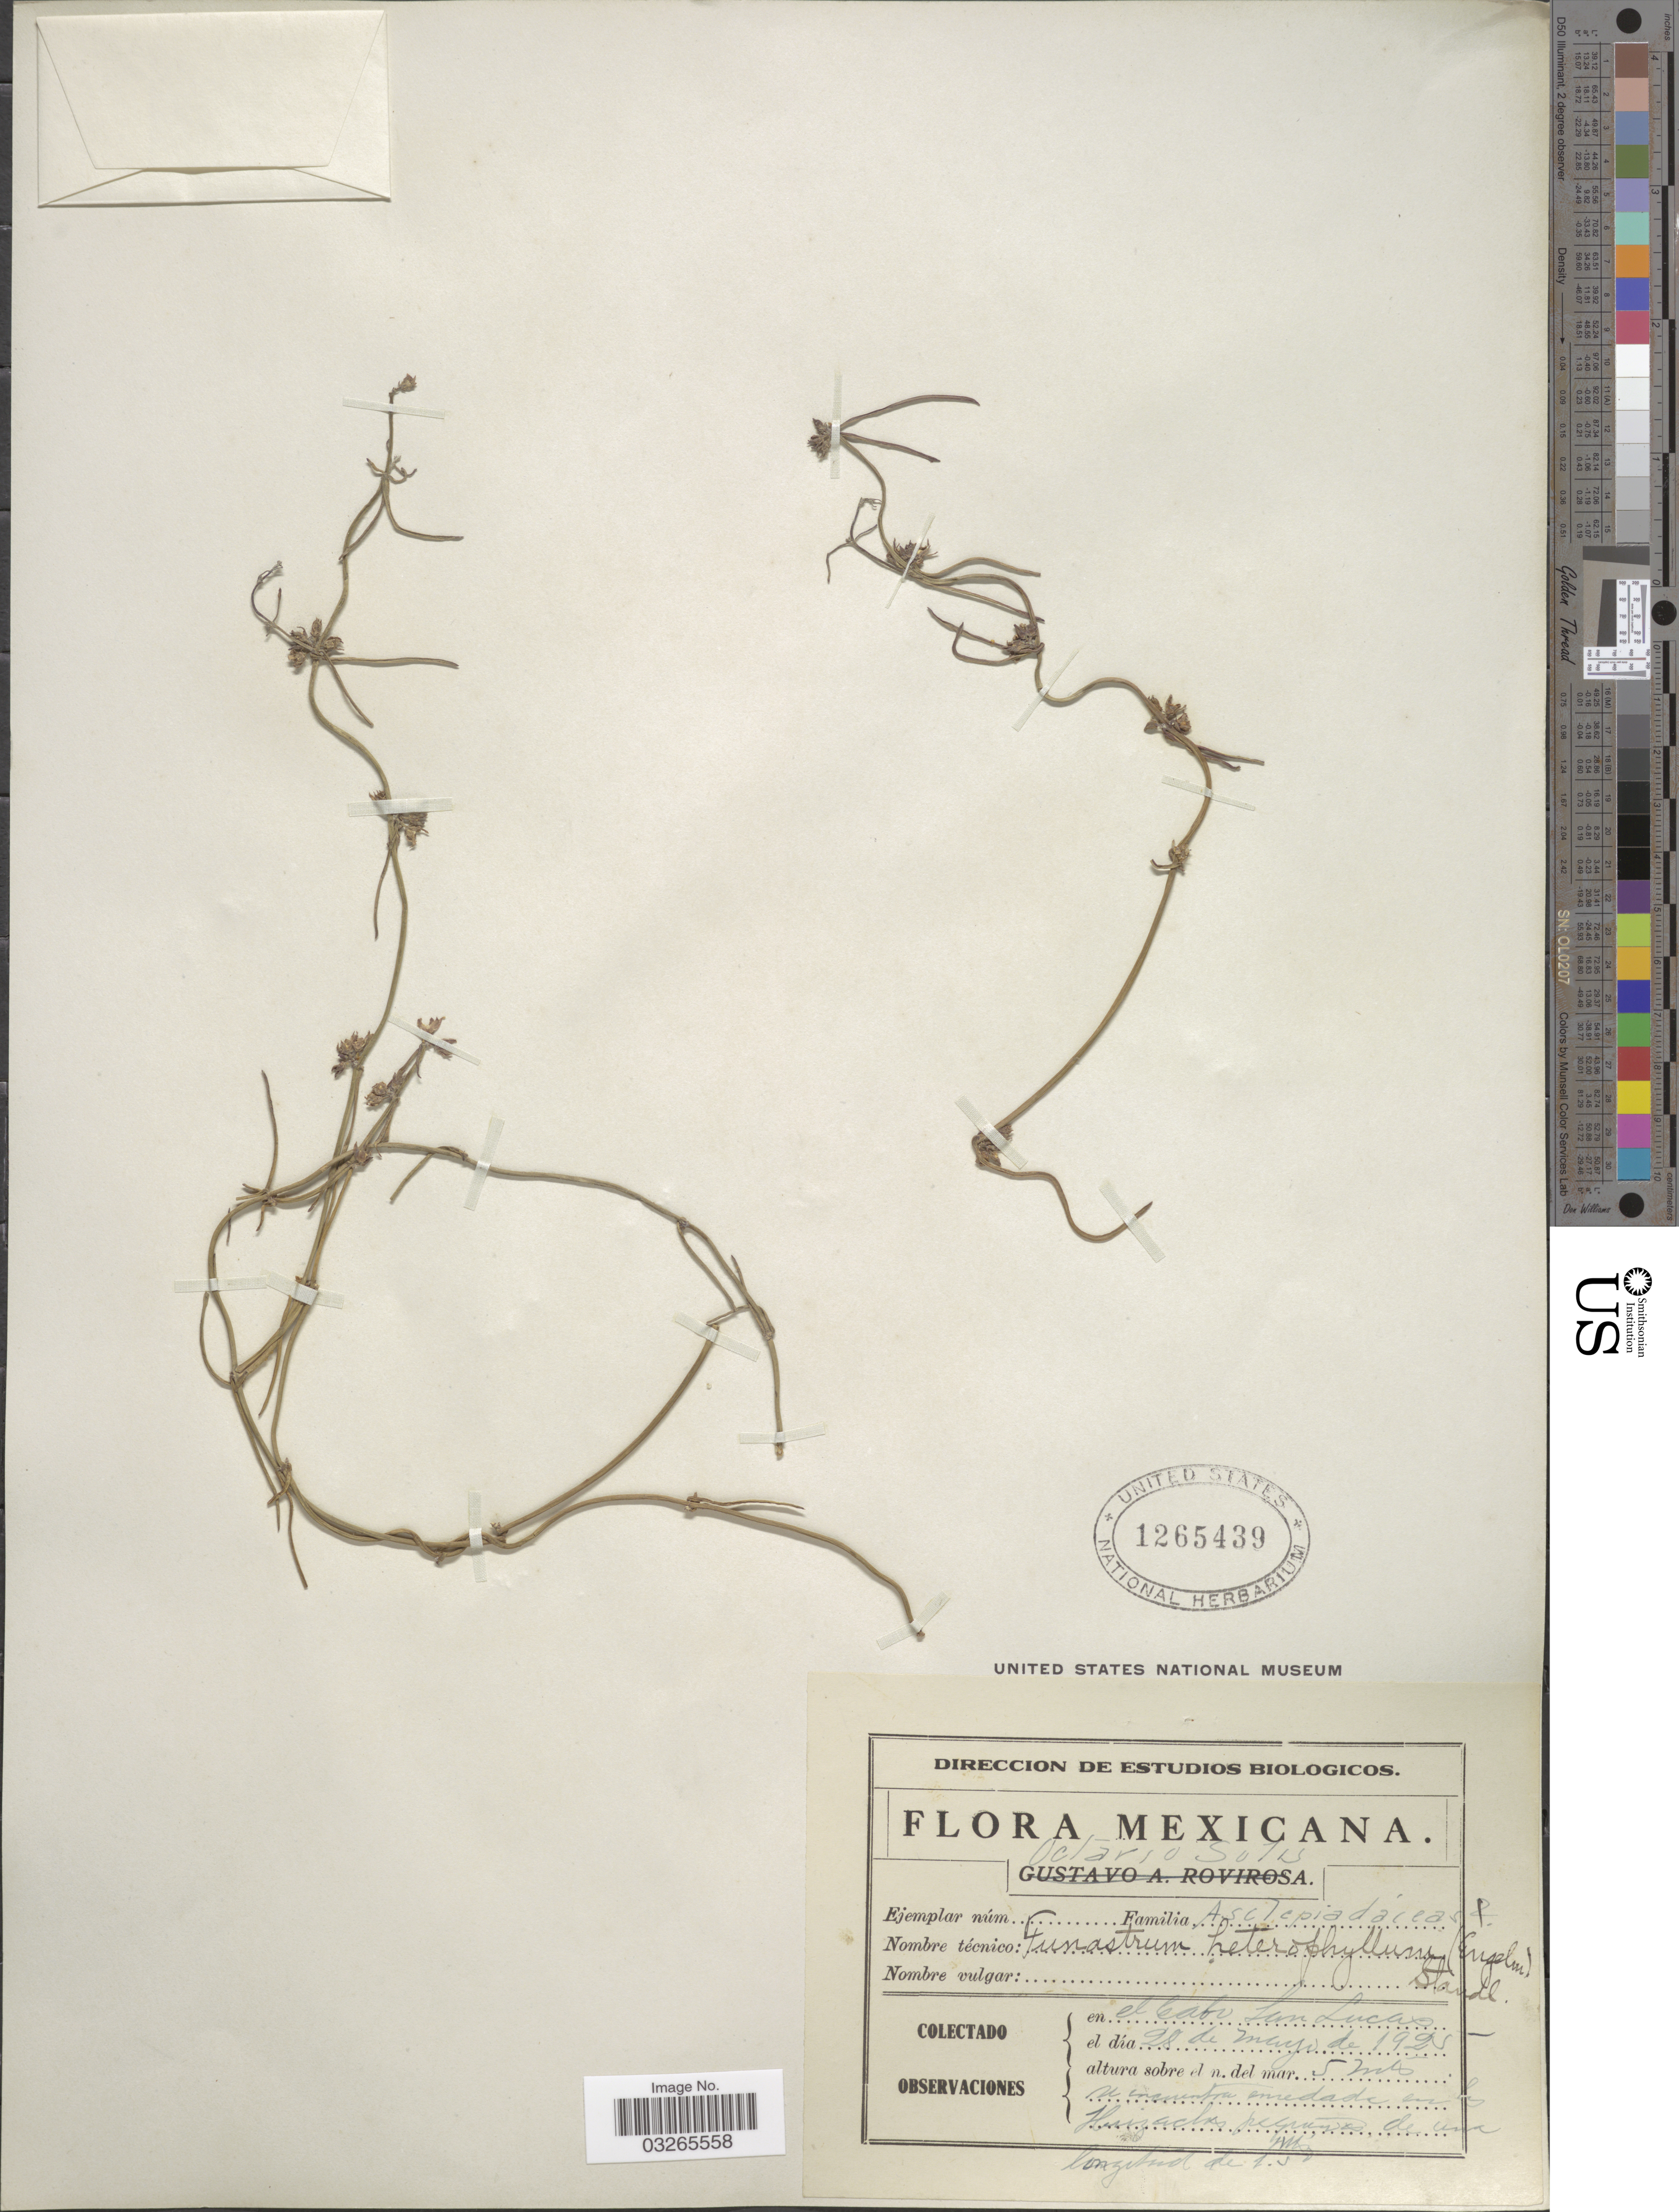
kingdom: Plantae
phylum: Tracheophyta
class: Magnoliopsida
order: Gentianales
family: Apocynaceae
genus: Sarcostemma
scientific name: Sarcostemma cynanchoides subsp. hartwegii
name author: (Vail) R.W. Holm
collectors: O. Solis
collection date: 1925-05-28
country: Mexico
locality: El Cabo, San Lucas.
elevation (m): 5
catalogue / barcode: US 1265439